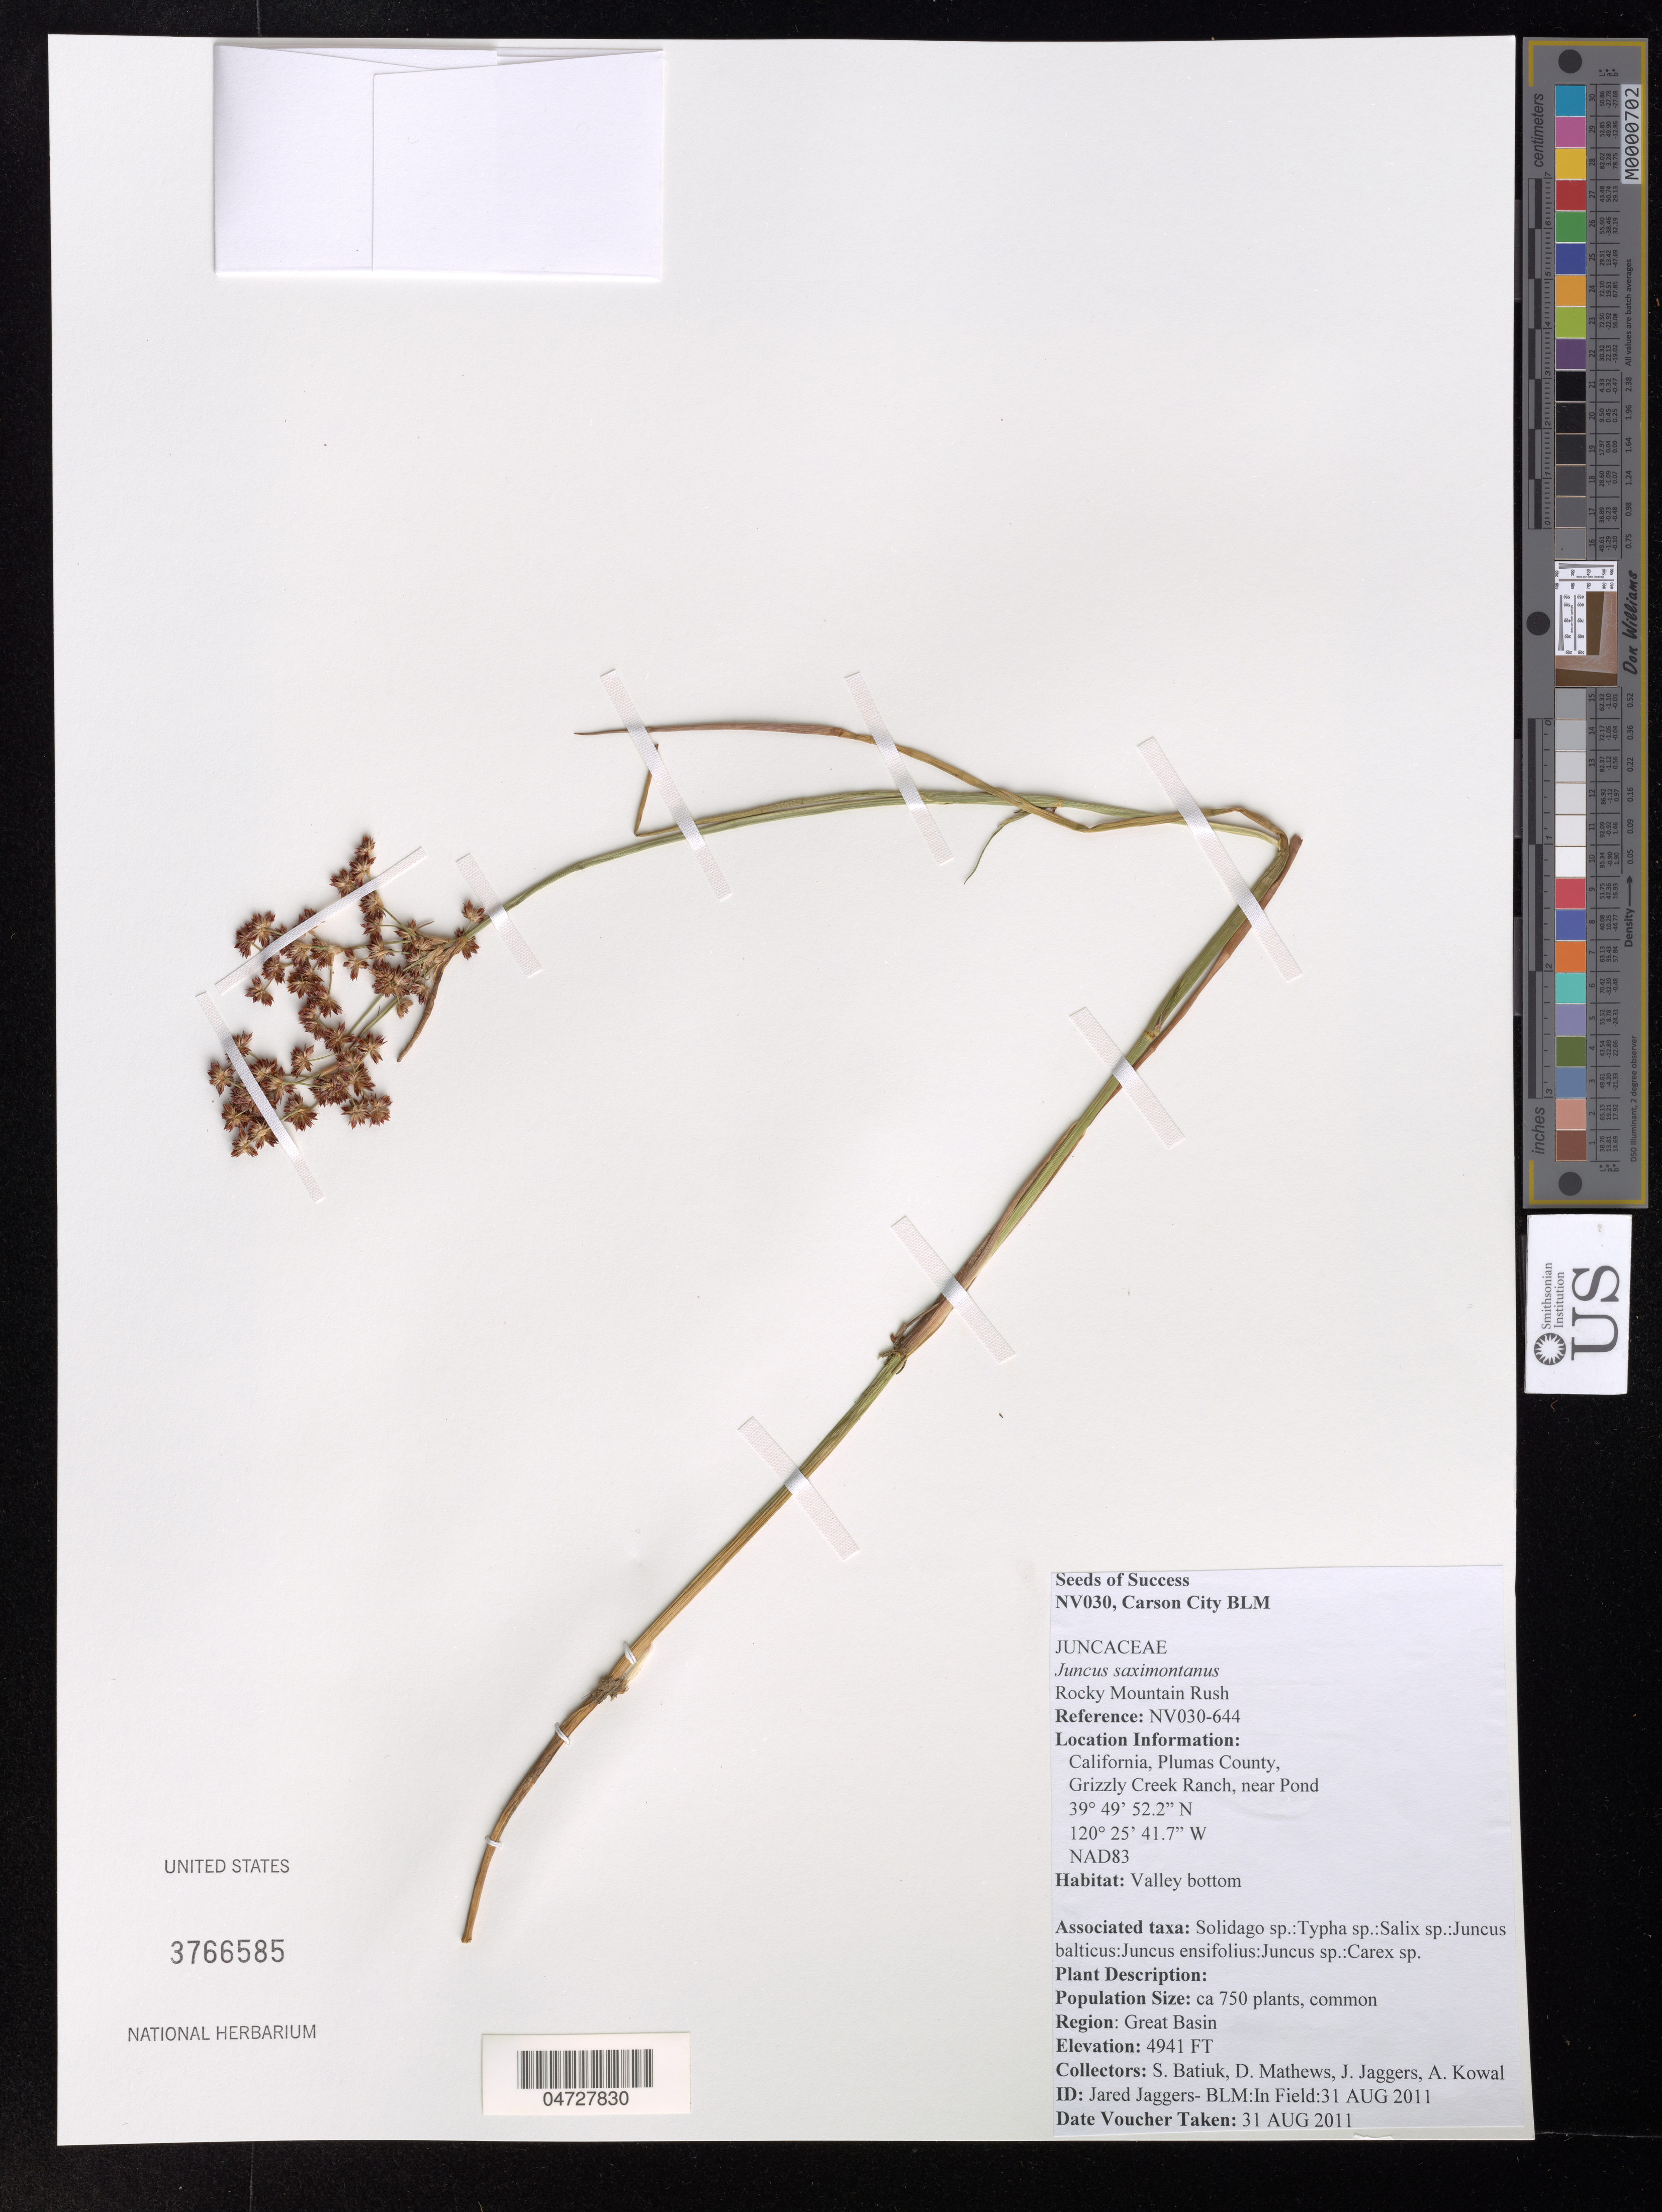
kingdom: Plantae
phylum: Tracheophyta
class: Liliopsida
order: Poales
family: Juncaceae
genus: Juncus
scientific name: Juncus saximontanus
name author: A. Nelson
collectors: S. Batiuk, D. Mathews, J. Jaggers & A. Kowal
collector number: NV030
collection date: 2011-08-31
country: United States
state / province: California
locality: Rocky Mountain Rush, Plumas County, Grizzly Creek Ranch, near Pond.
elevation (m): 1506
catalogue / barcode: US 3766585